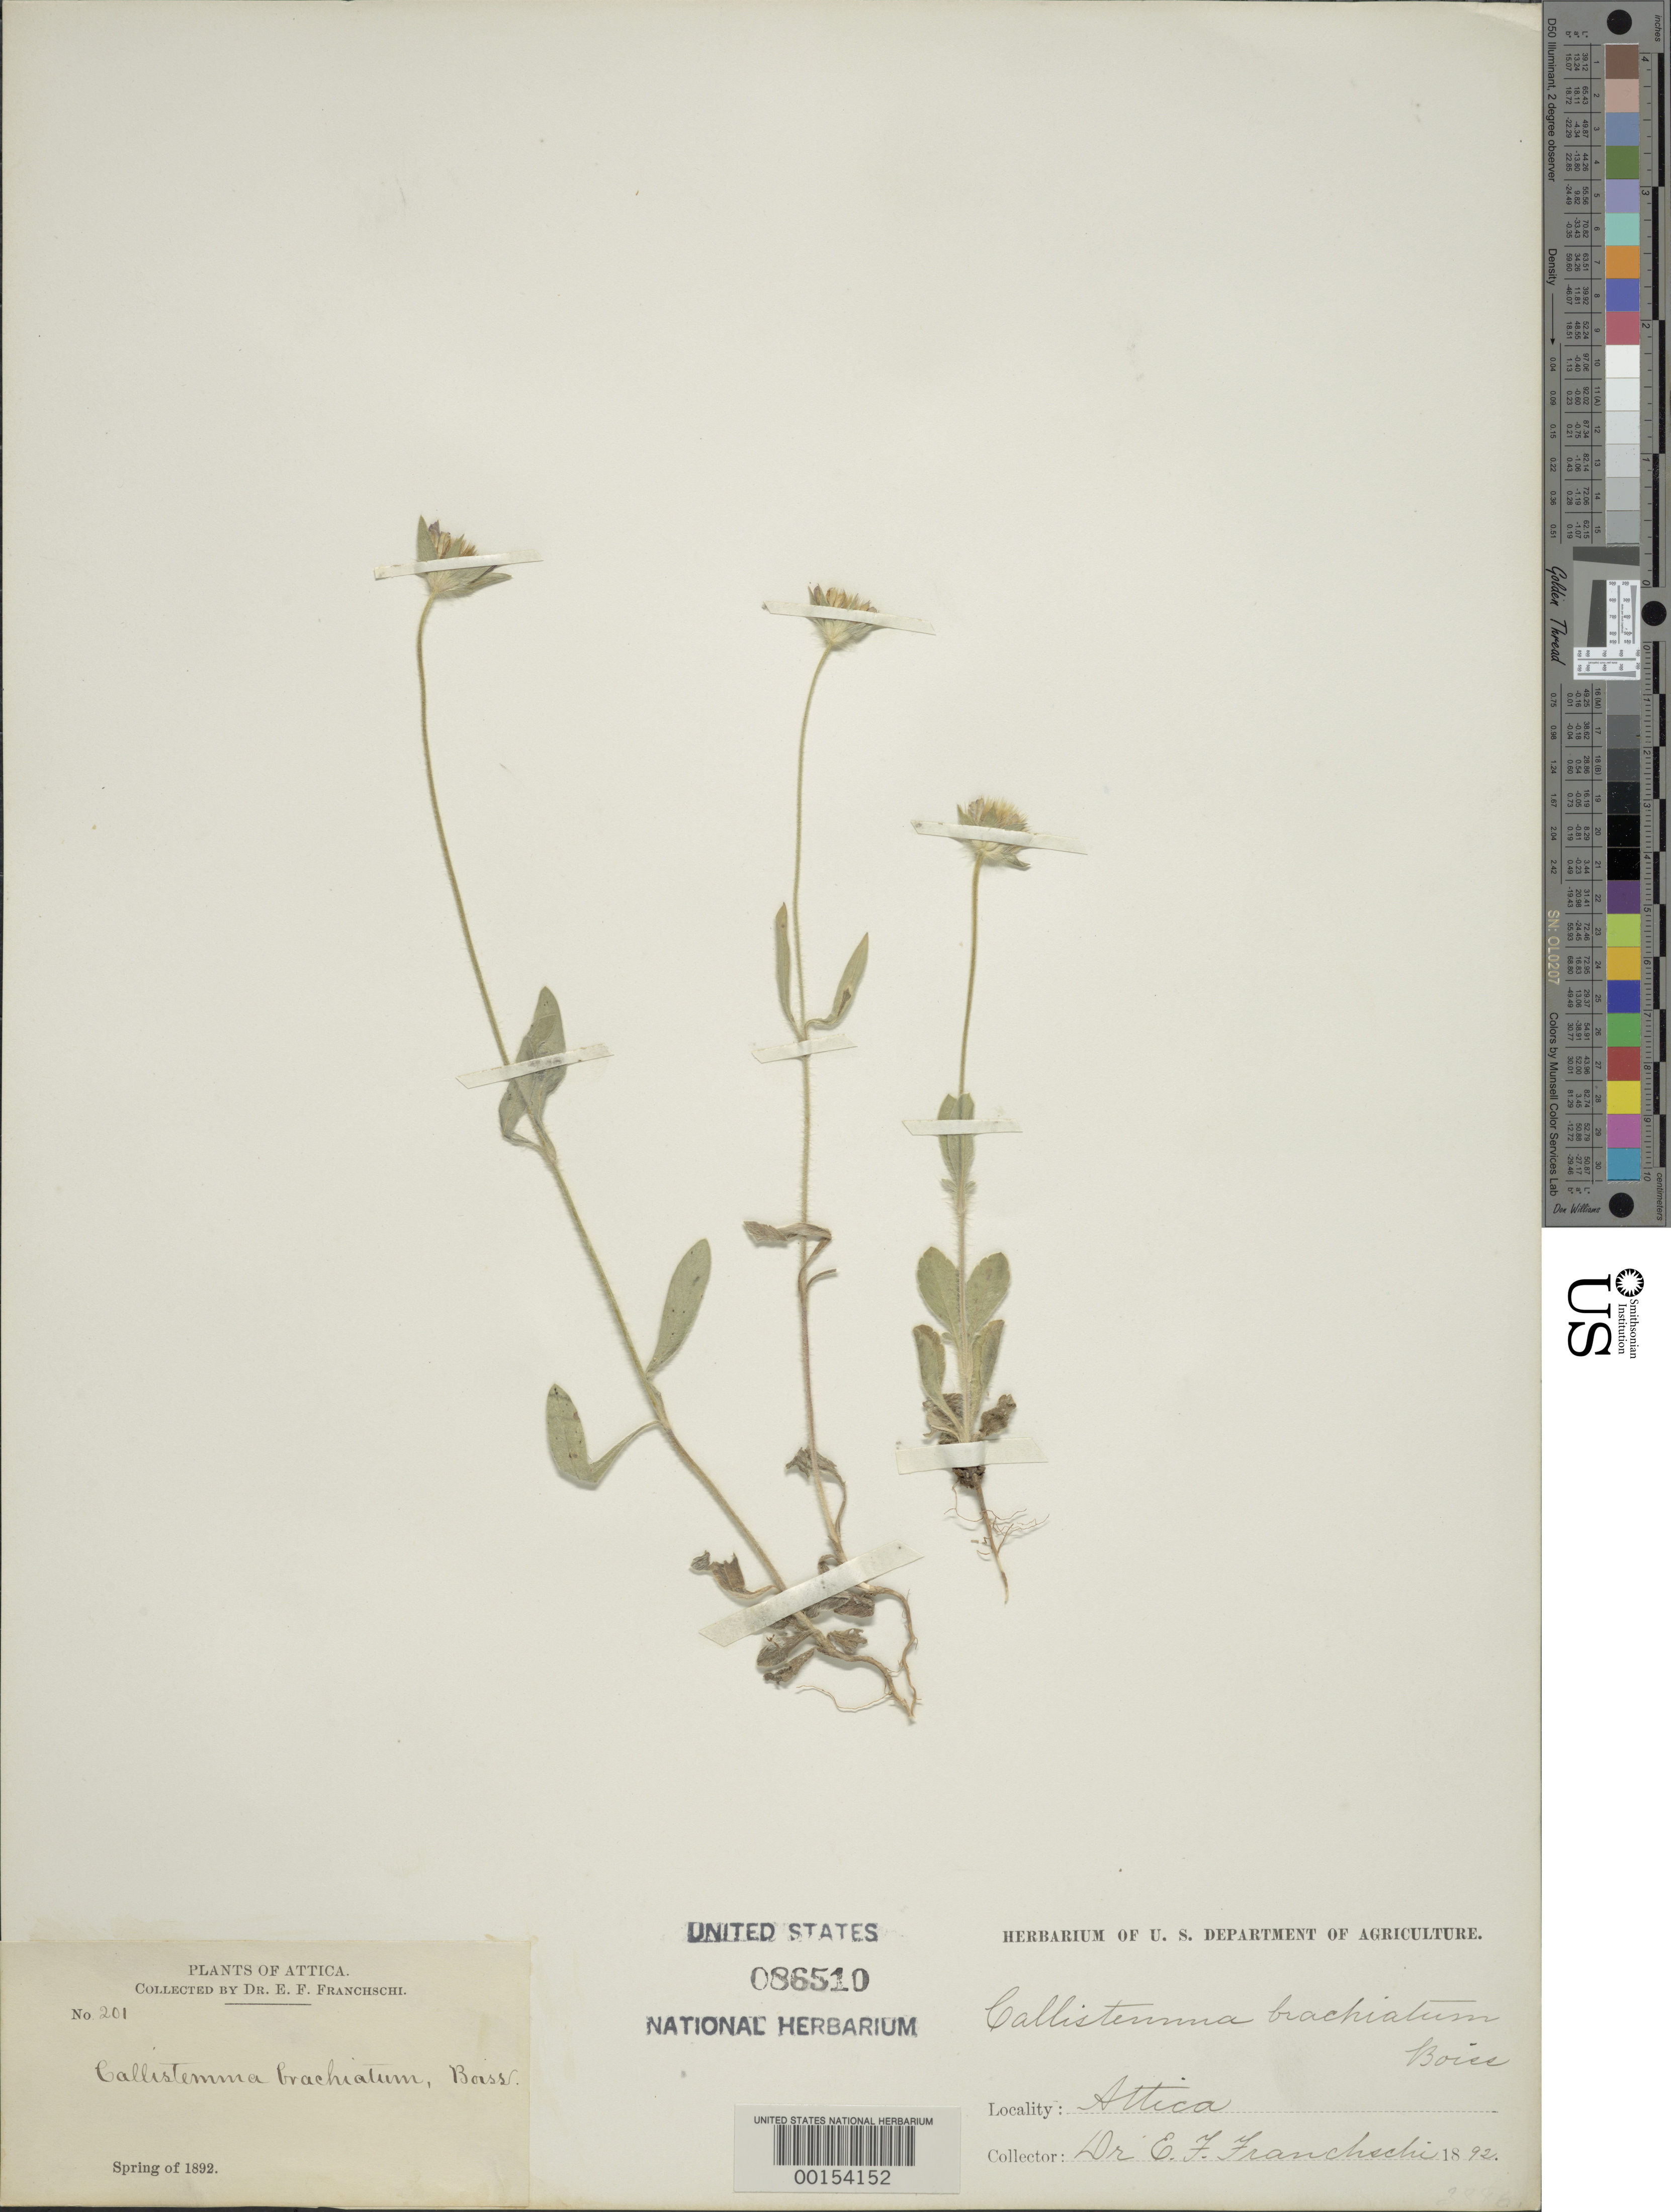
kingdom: Plantae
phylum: Tracheophyta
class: Magnoliopsida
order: Dipsacales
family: Caprifoliaceae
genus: Tremastelma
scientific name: Tremastelma palaestinum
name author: (L.) Janch.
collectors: E. Franchschi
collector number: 201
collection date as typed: Spr 1892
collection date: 1892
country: Greece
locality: Attica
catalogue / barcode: US 86510